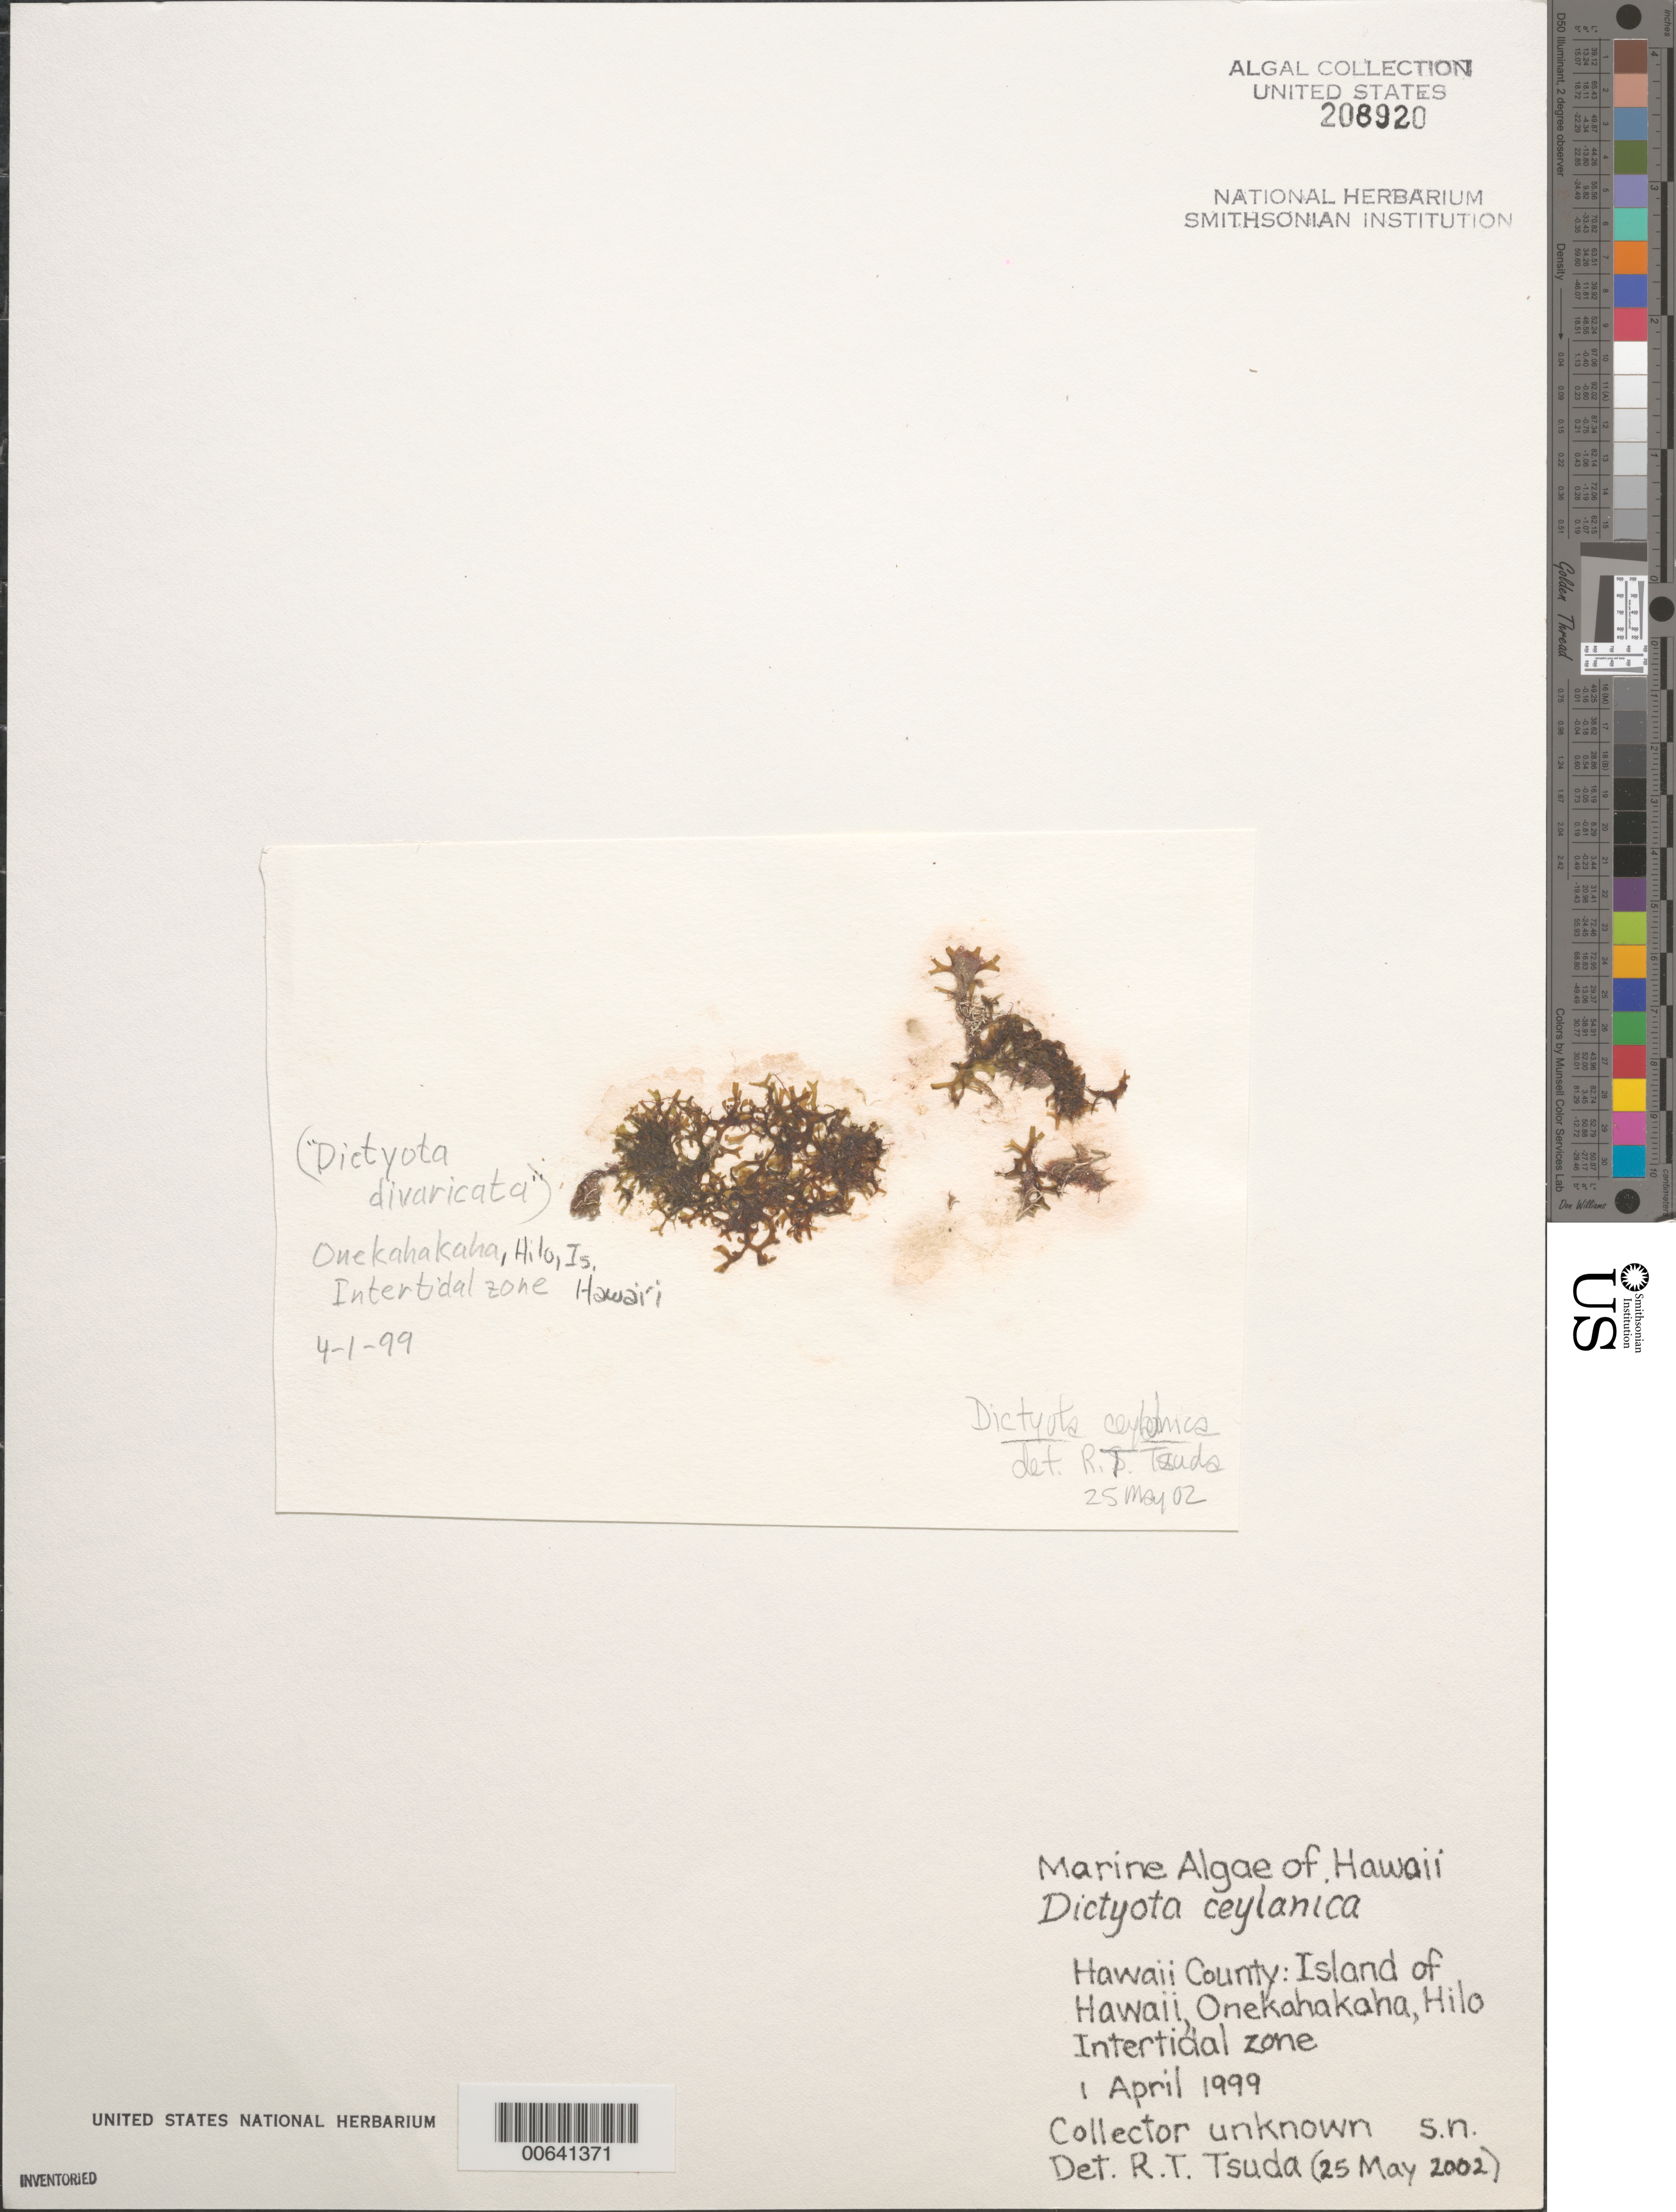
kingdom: Chromista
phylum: Ochrophyta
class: Phaeophyceae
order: Dictyotales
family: Dictyotaceae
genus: Dictyopteris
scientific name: Dictyopteris cokeri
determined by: Tsuda, R. T.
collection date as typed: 01 Apr 1999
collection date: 1999-04-01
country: United States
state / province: Hawaii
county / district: Hawaii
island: Hawaii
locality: Onekahakaha, Hilo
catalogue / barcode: US 208920